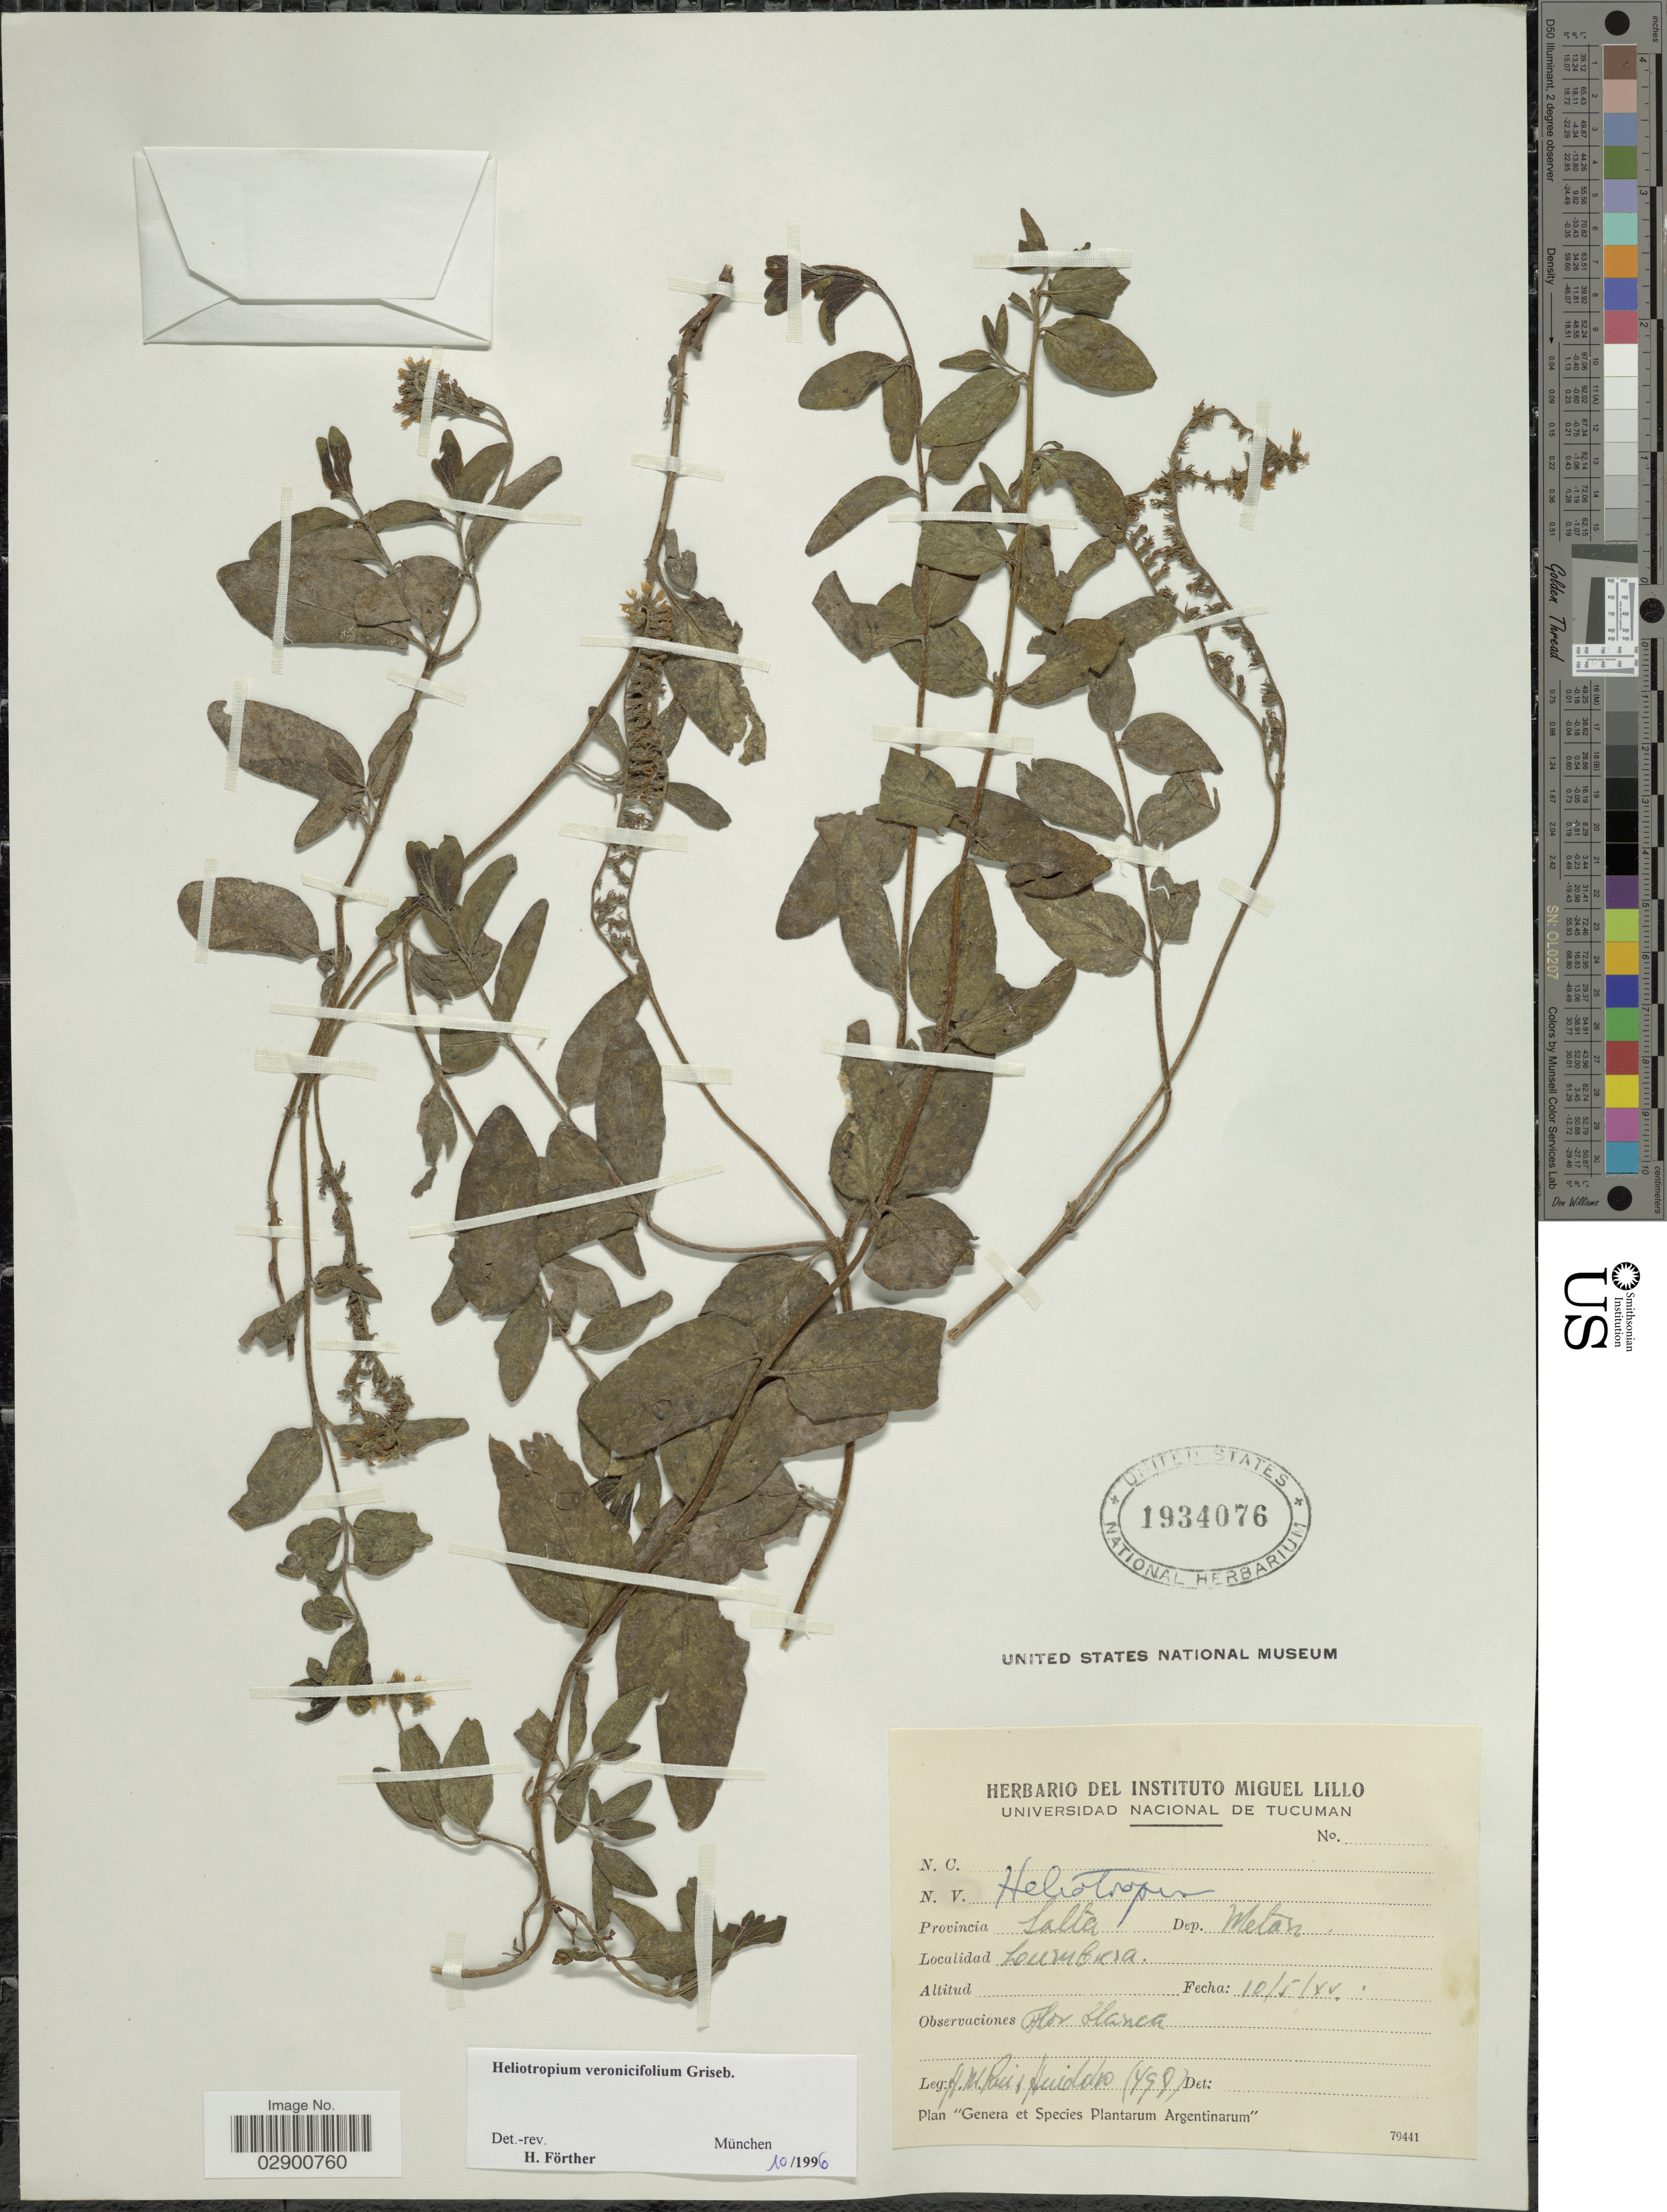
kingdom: Plantae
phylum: Tracheophyta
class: Magnoliopsida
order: Boraginales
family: Heliotropiaceae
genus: Heliotropium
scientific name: Heliotropium veronicifolium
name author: Griseb.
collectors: J. M. Ruiz Huidobo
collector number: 498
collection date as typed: Transcribed d/m/y: 10/5/44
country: Argentina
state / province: Salta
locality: Provincia Salta. Dep. Metán. Cumbra.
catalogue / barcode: US 1934076